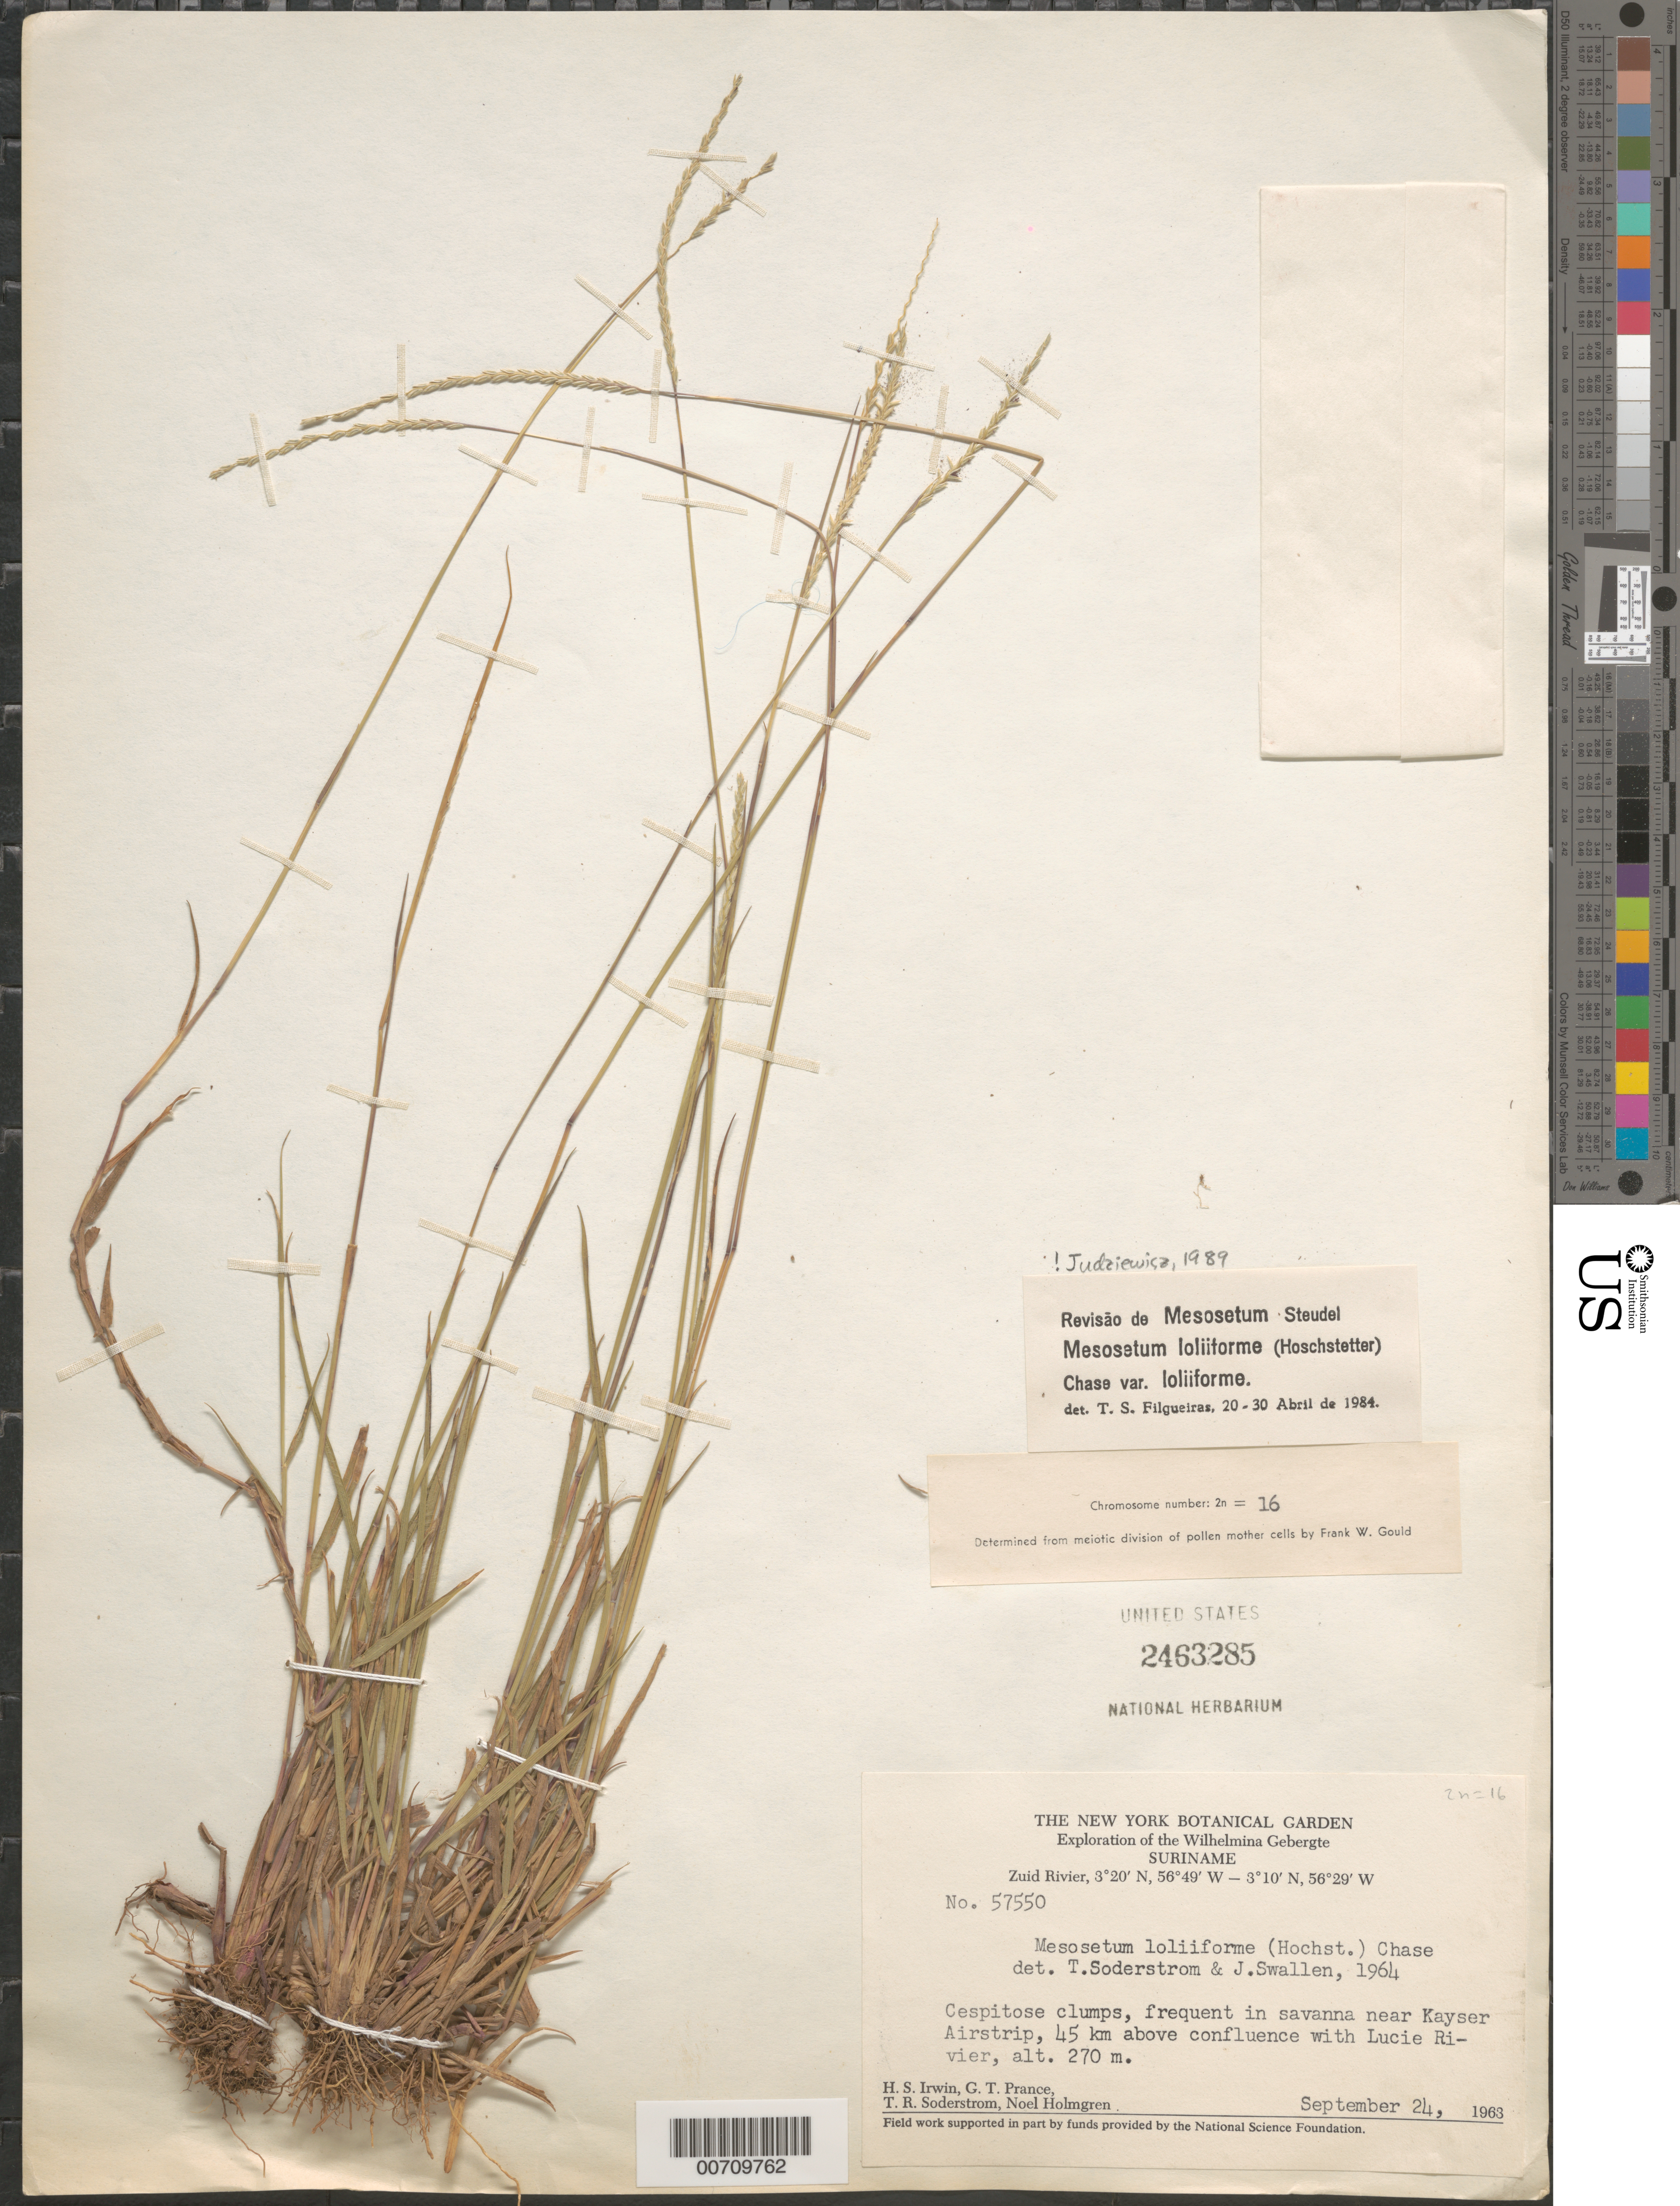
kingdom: Plantae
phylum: Tracheophyta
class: Liliopsida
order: Poales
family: Poaceae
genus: Mesosetum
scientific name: Mesosetum loliiforme var. loliiforme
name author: (Hochst. ex Steud.) Chase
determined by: Judziewicz, E. J.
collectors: H. Irwin, G. T. Prance, T. R. Soderstrom & N. H. Holmgren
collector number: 57550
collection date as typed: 24-Sep-63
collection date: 1963-09-24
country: Suriname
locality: Kayser Airstrip, Zuid R., 45 km above confl. with Lucie R., Wilhelmina Gebergte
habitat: Savanna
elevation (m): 270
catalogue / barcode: US 2463285